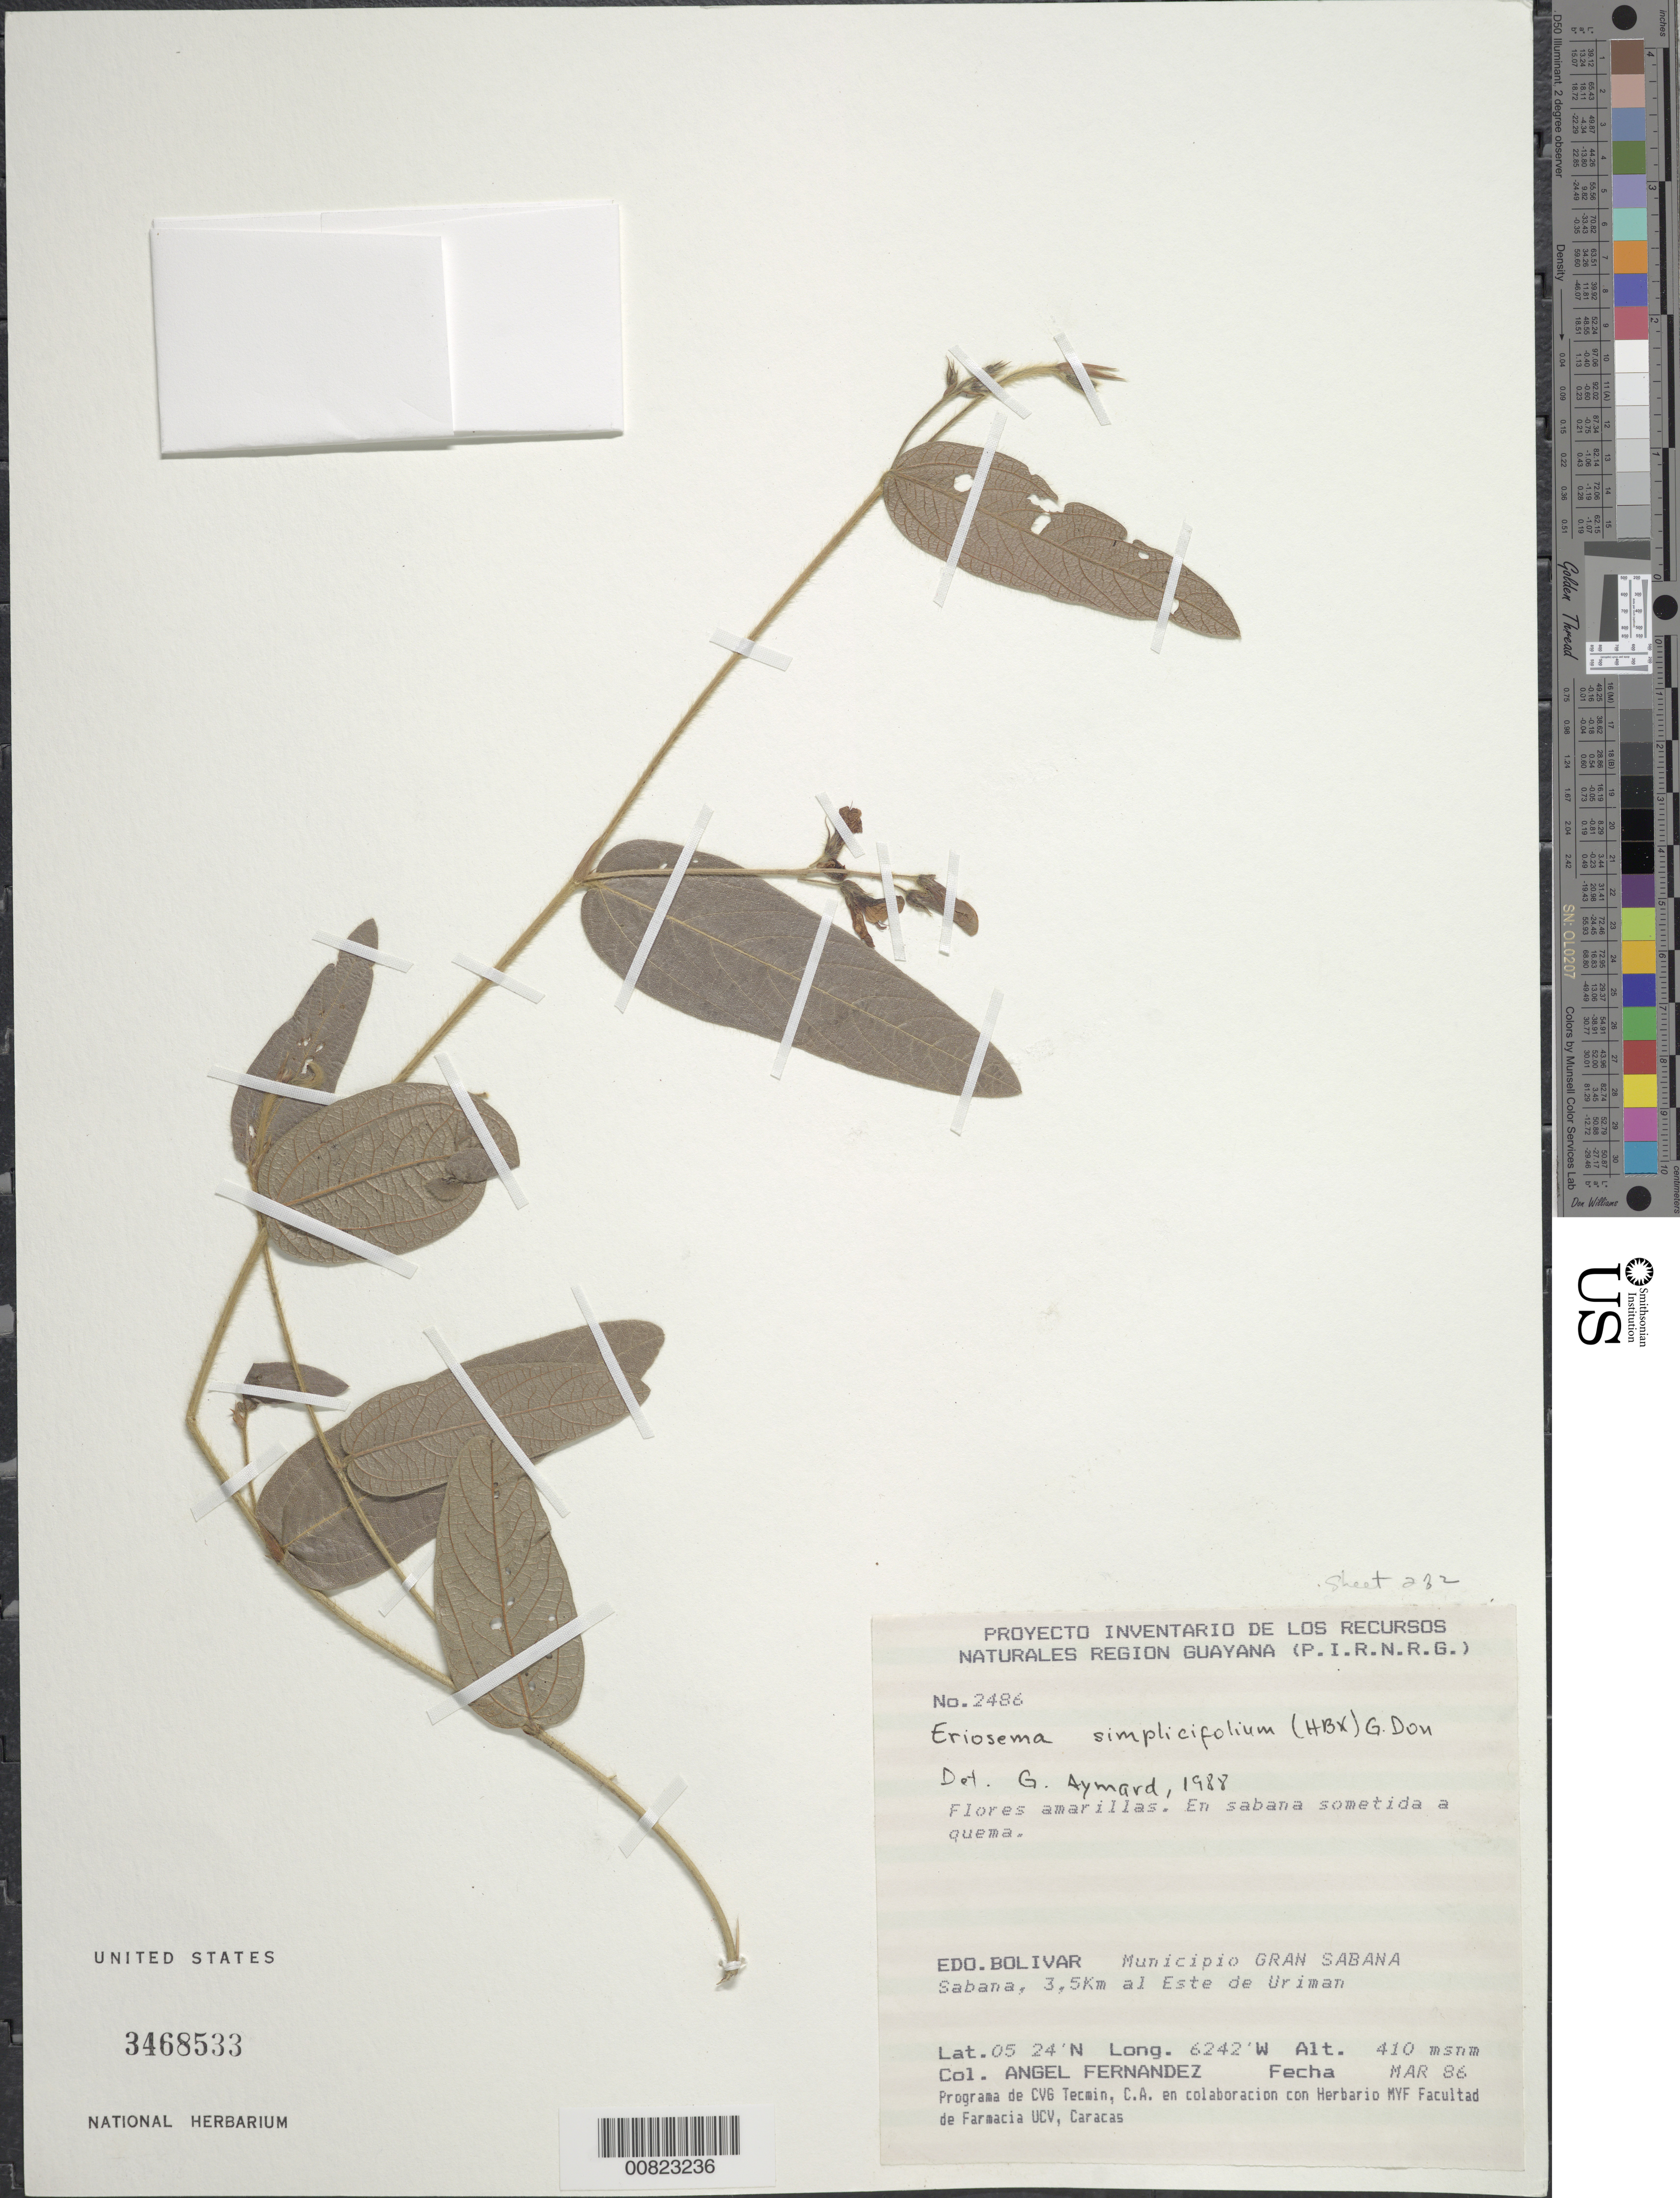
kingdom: Plantae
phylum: Tracheophyta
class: Magnoliopsida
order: Fabales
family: Fabaceae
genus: Eriosema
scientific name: Eriosema simplicifolium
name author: (Kunth) G. Don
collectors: Á. Fernández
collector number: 2486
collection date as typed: Transcribed d/m/y: /3/86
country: Venezuela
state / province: Bolivar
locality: Edo. Bolivar, Municipio Gran Sabana, Sabana, 3.5 km al Este de Uriman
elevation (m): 410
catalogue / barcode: US 3468533